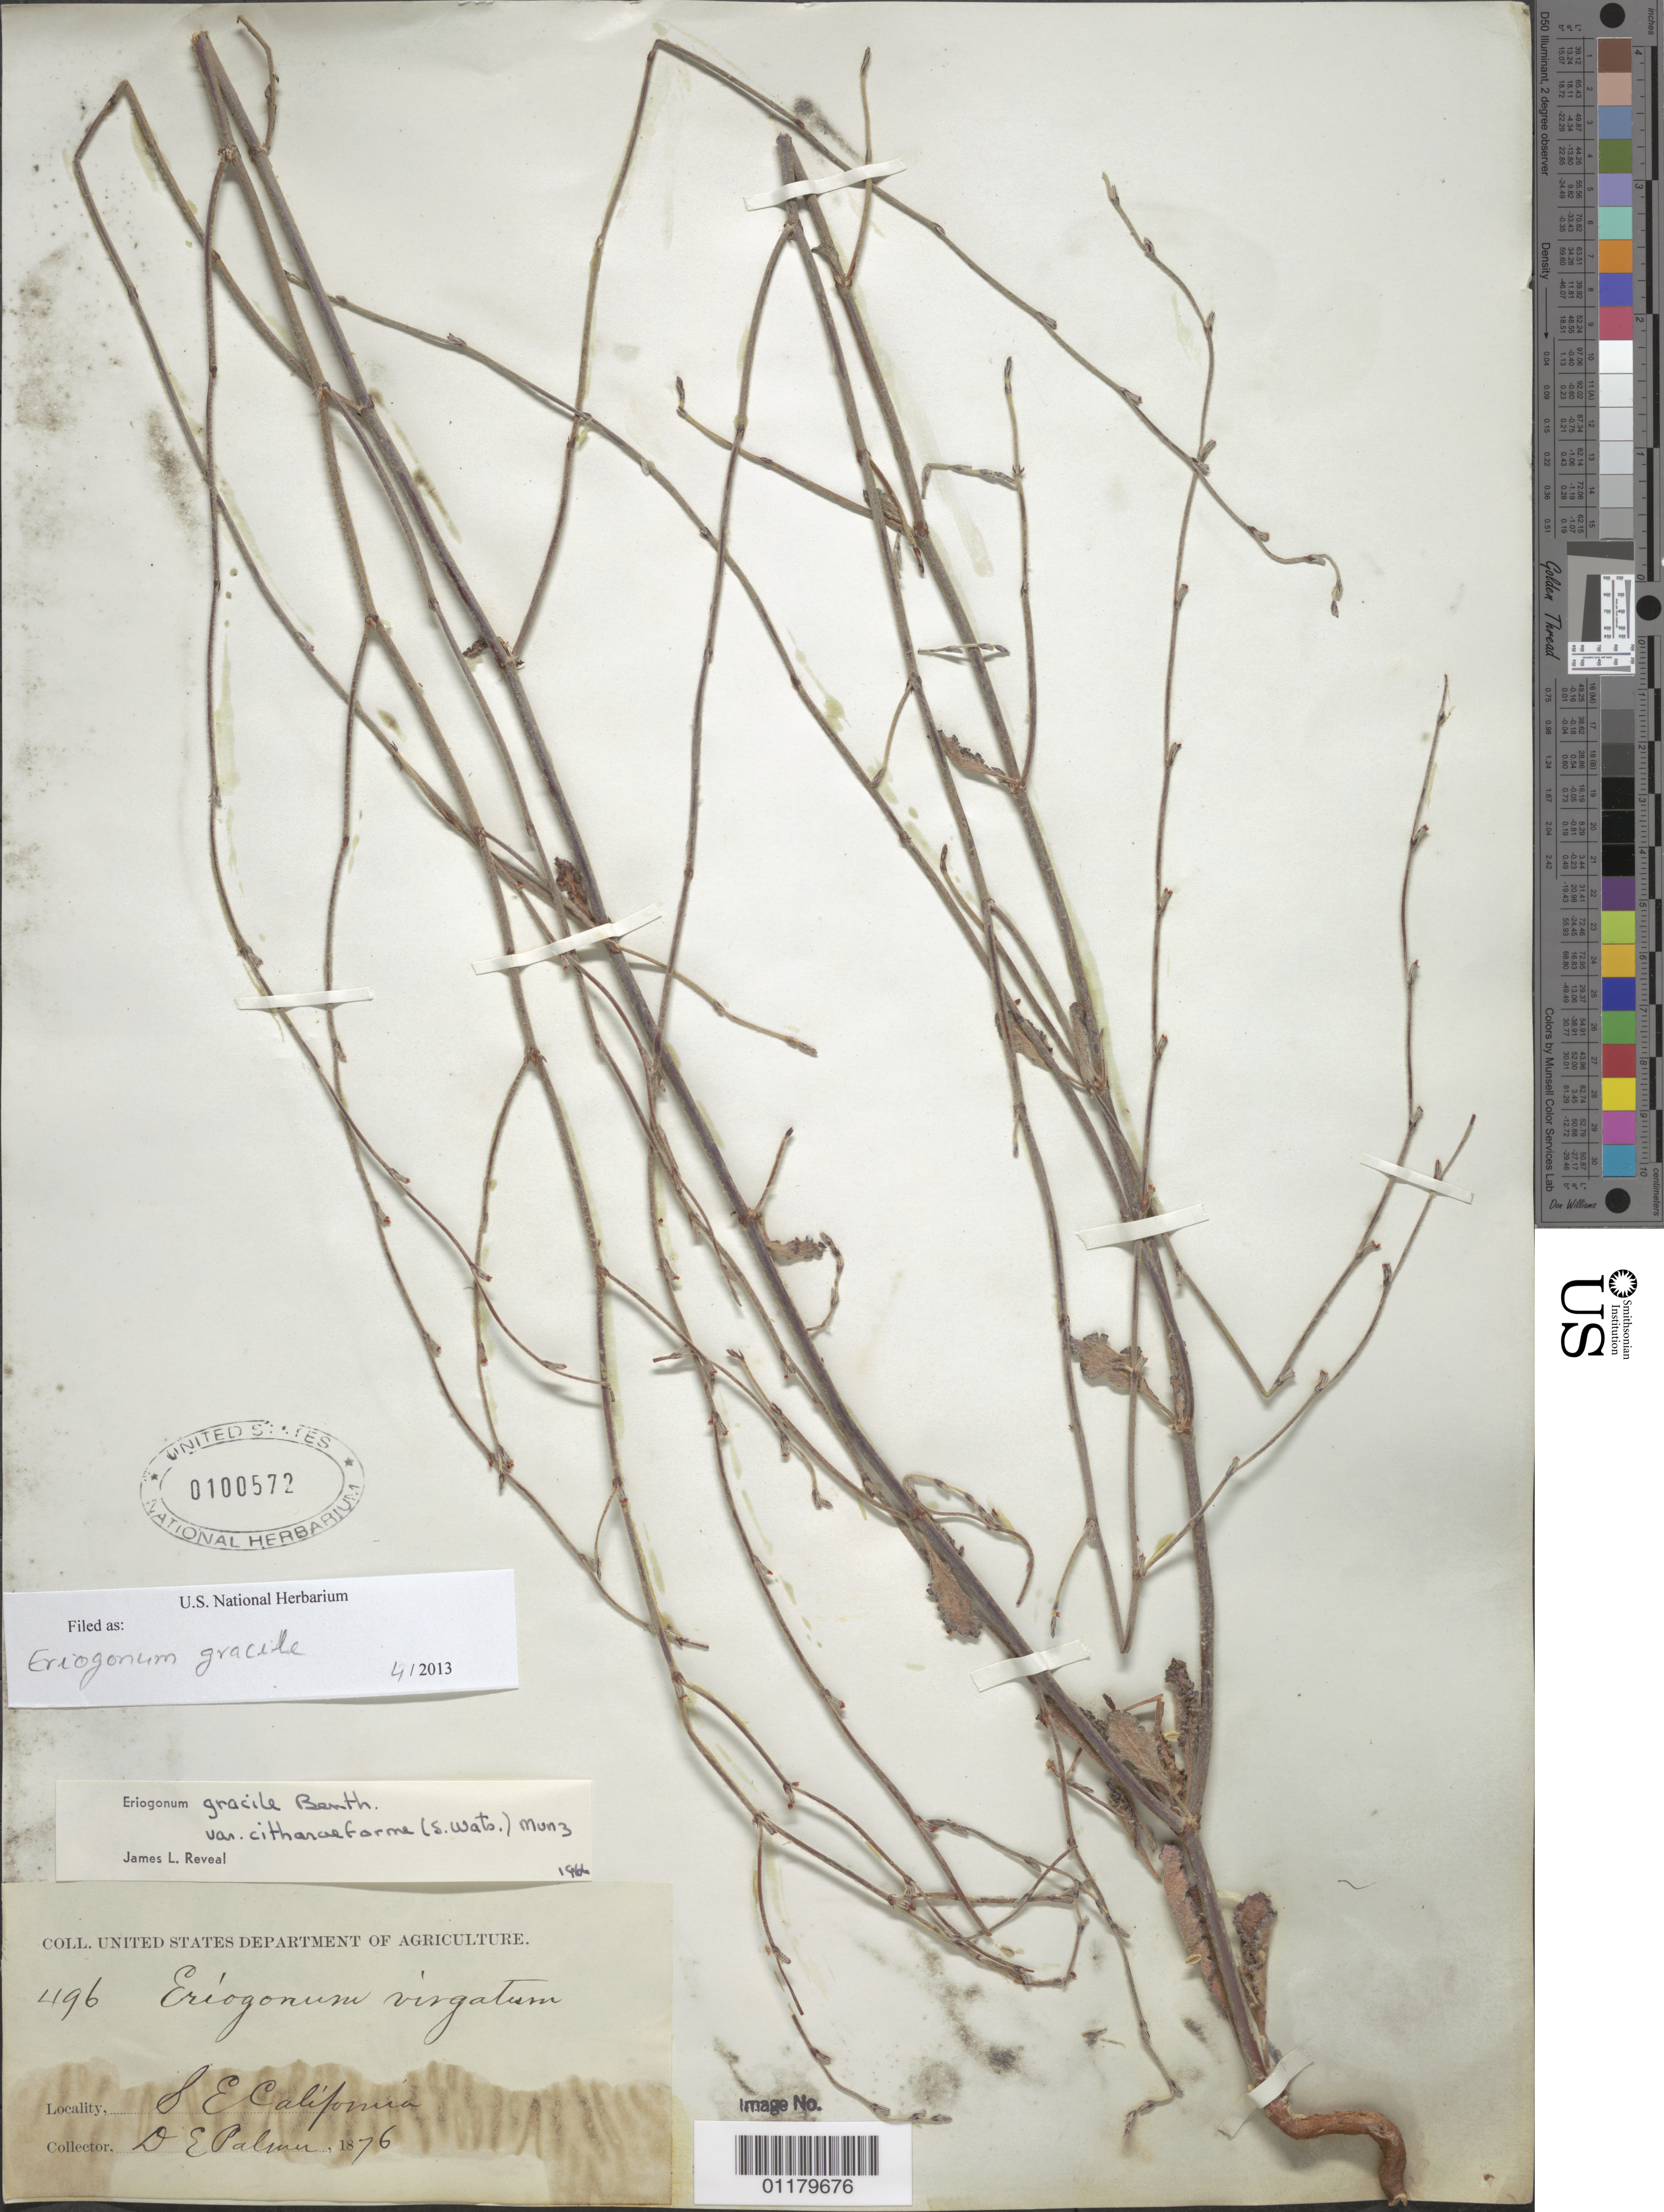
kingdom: Plantae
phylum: Tracheophyta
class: Magnoliopsida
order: Caryophyllales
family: Polygonaceae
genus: Eriogonum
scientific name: Eriogonum gracile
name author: Benth.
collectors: E. Palmer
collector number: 496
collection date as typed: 1876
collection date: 1876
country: United States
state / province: California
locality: SE California.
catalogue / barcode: US 100572